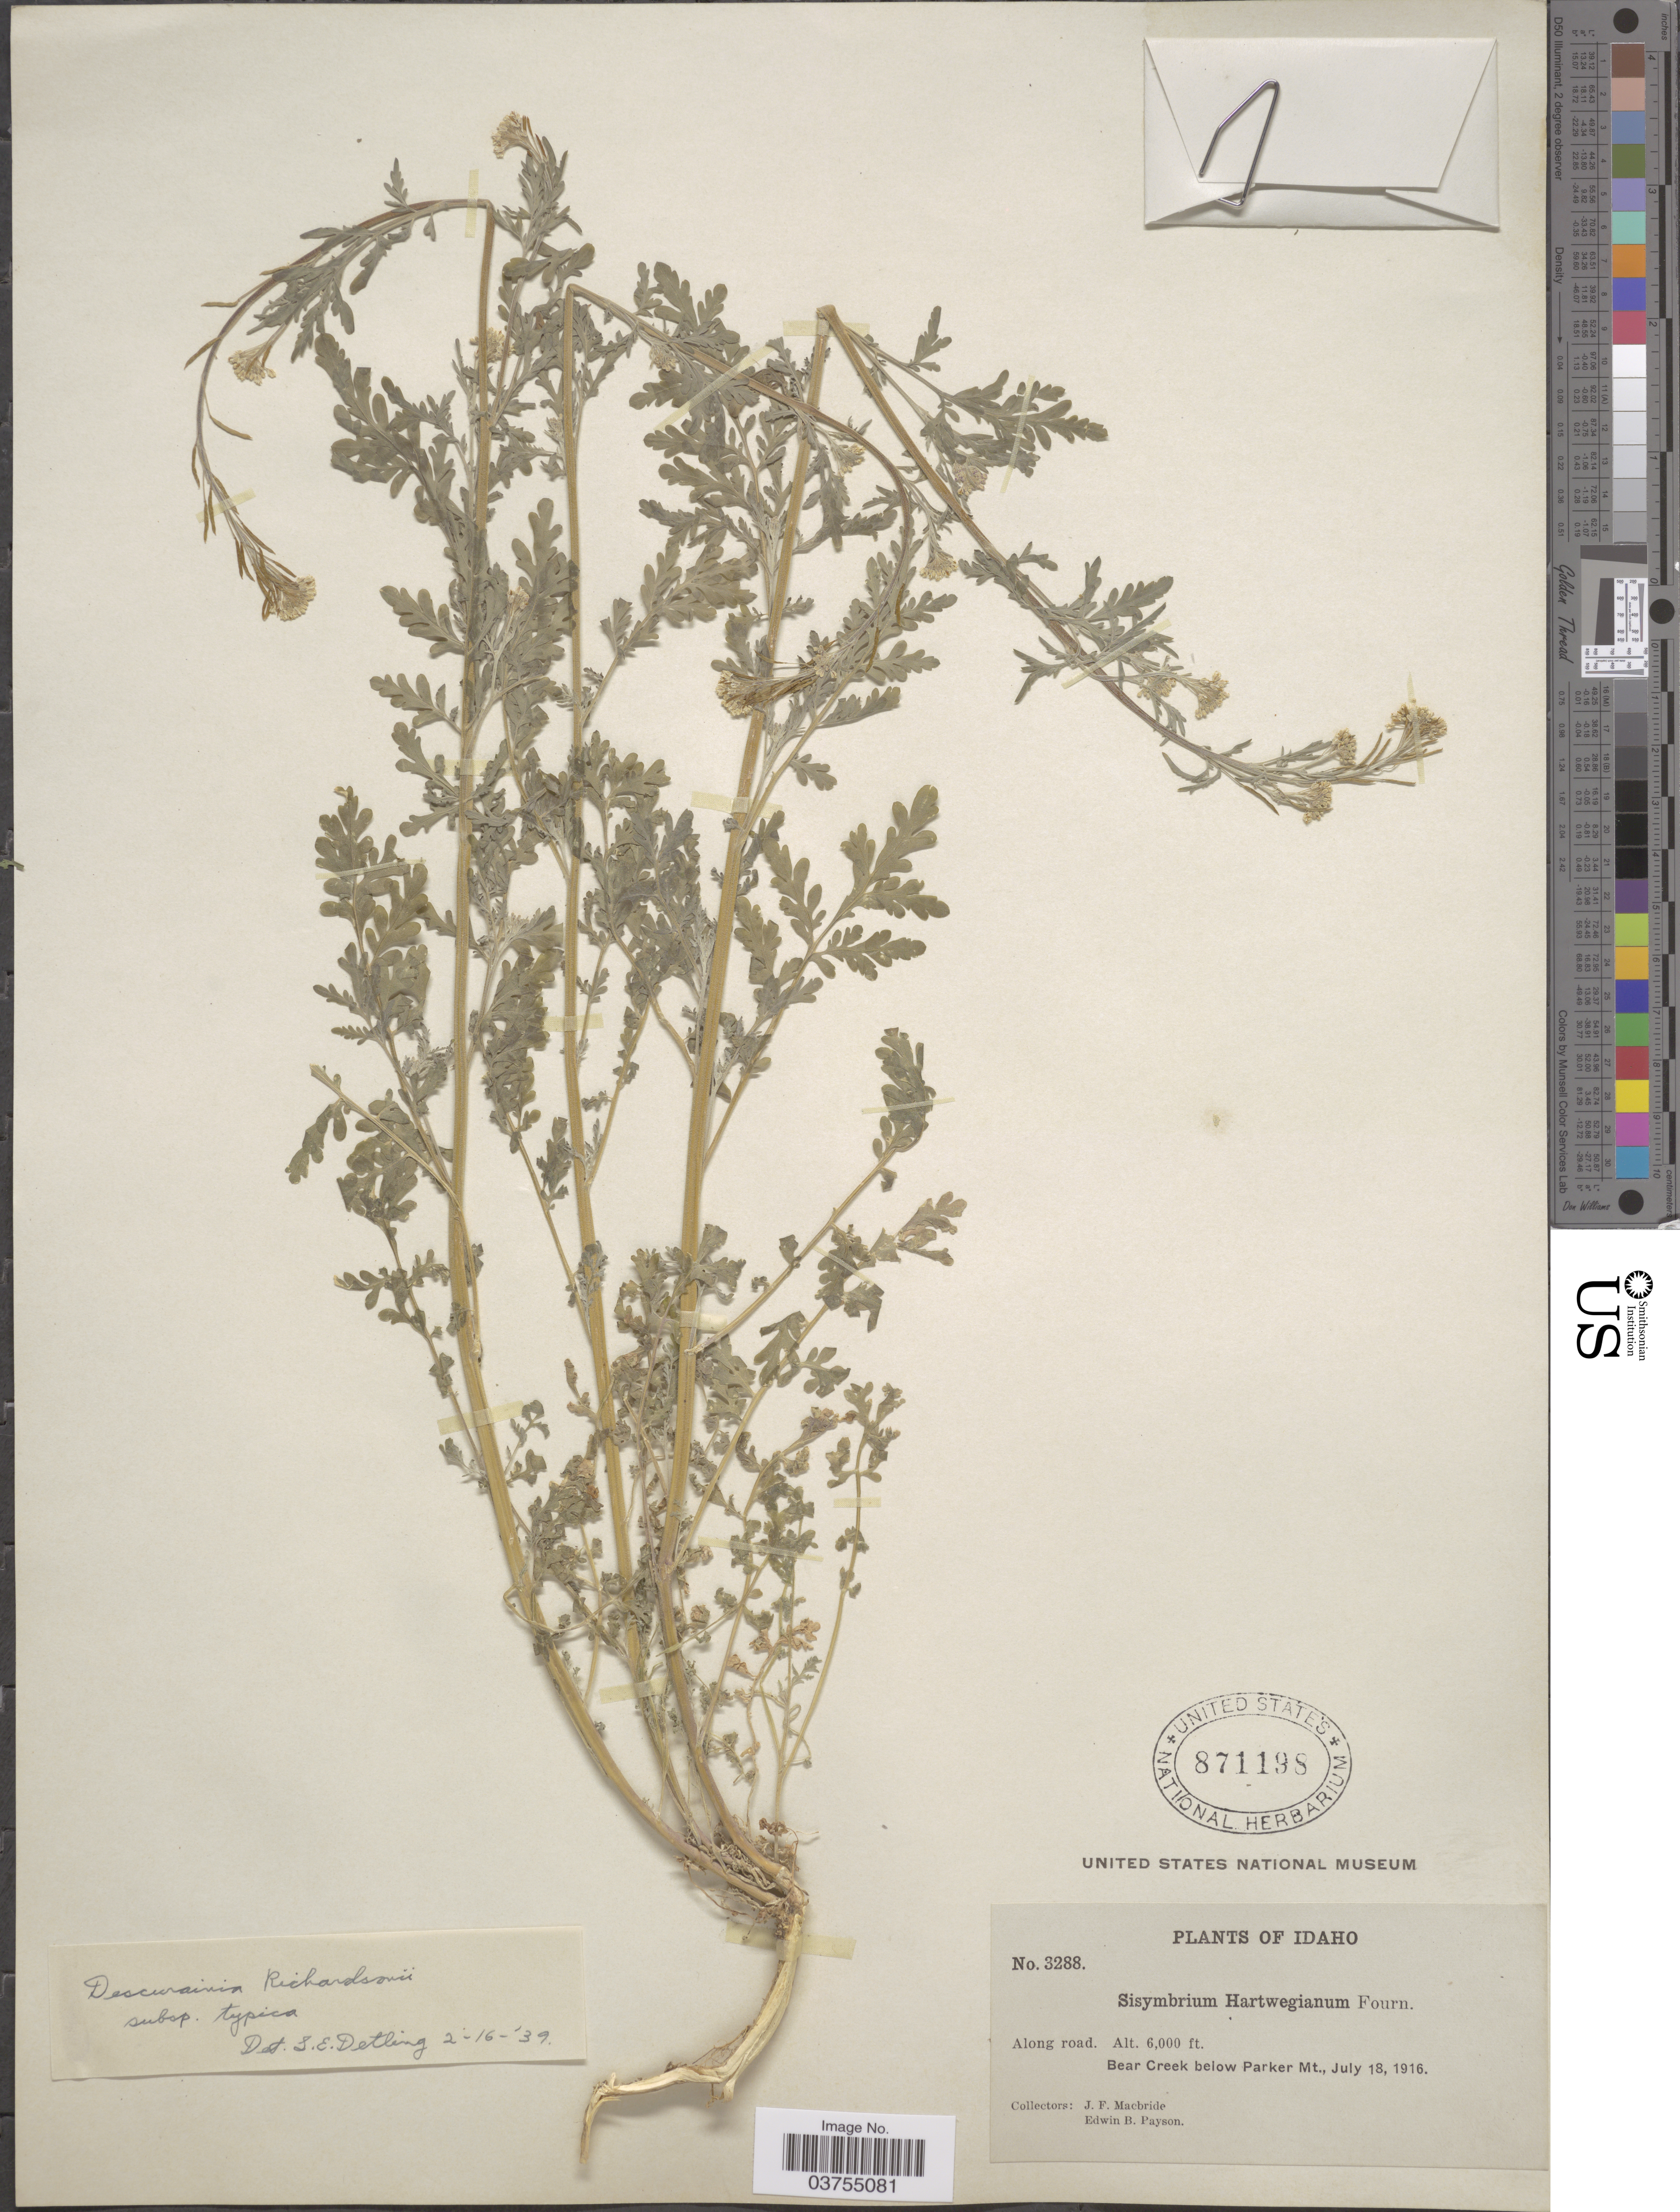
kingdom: Plantae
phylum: Tracheophyta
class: Magnoliopsida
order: Brassicales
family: Brassicaceae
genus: Descurainia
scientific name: Descurainia richardsonii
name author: (C.A. Mey.) O.E. Schulz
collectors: J. F. Macbride & E. B. Payson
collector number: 3288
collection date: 1916-07-18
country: United States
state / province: Idaho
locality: Bear Creek below Parker Mt.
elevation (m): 1829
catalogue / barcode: US 871198